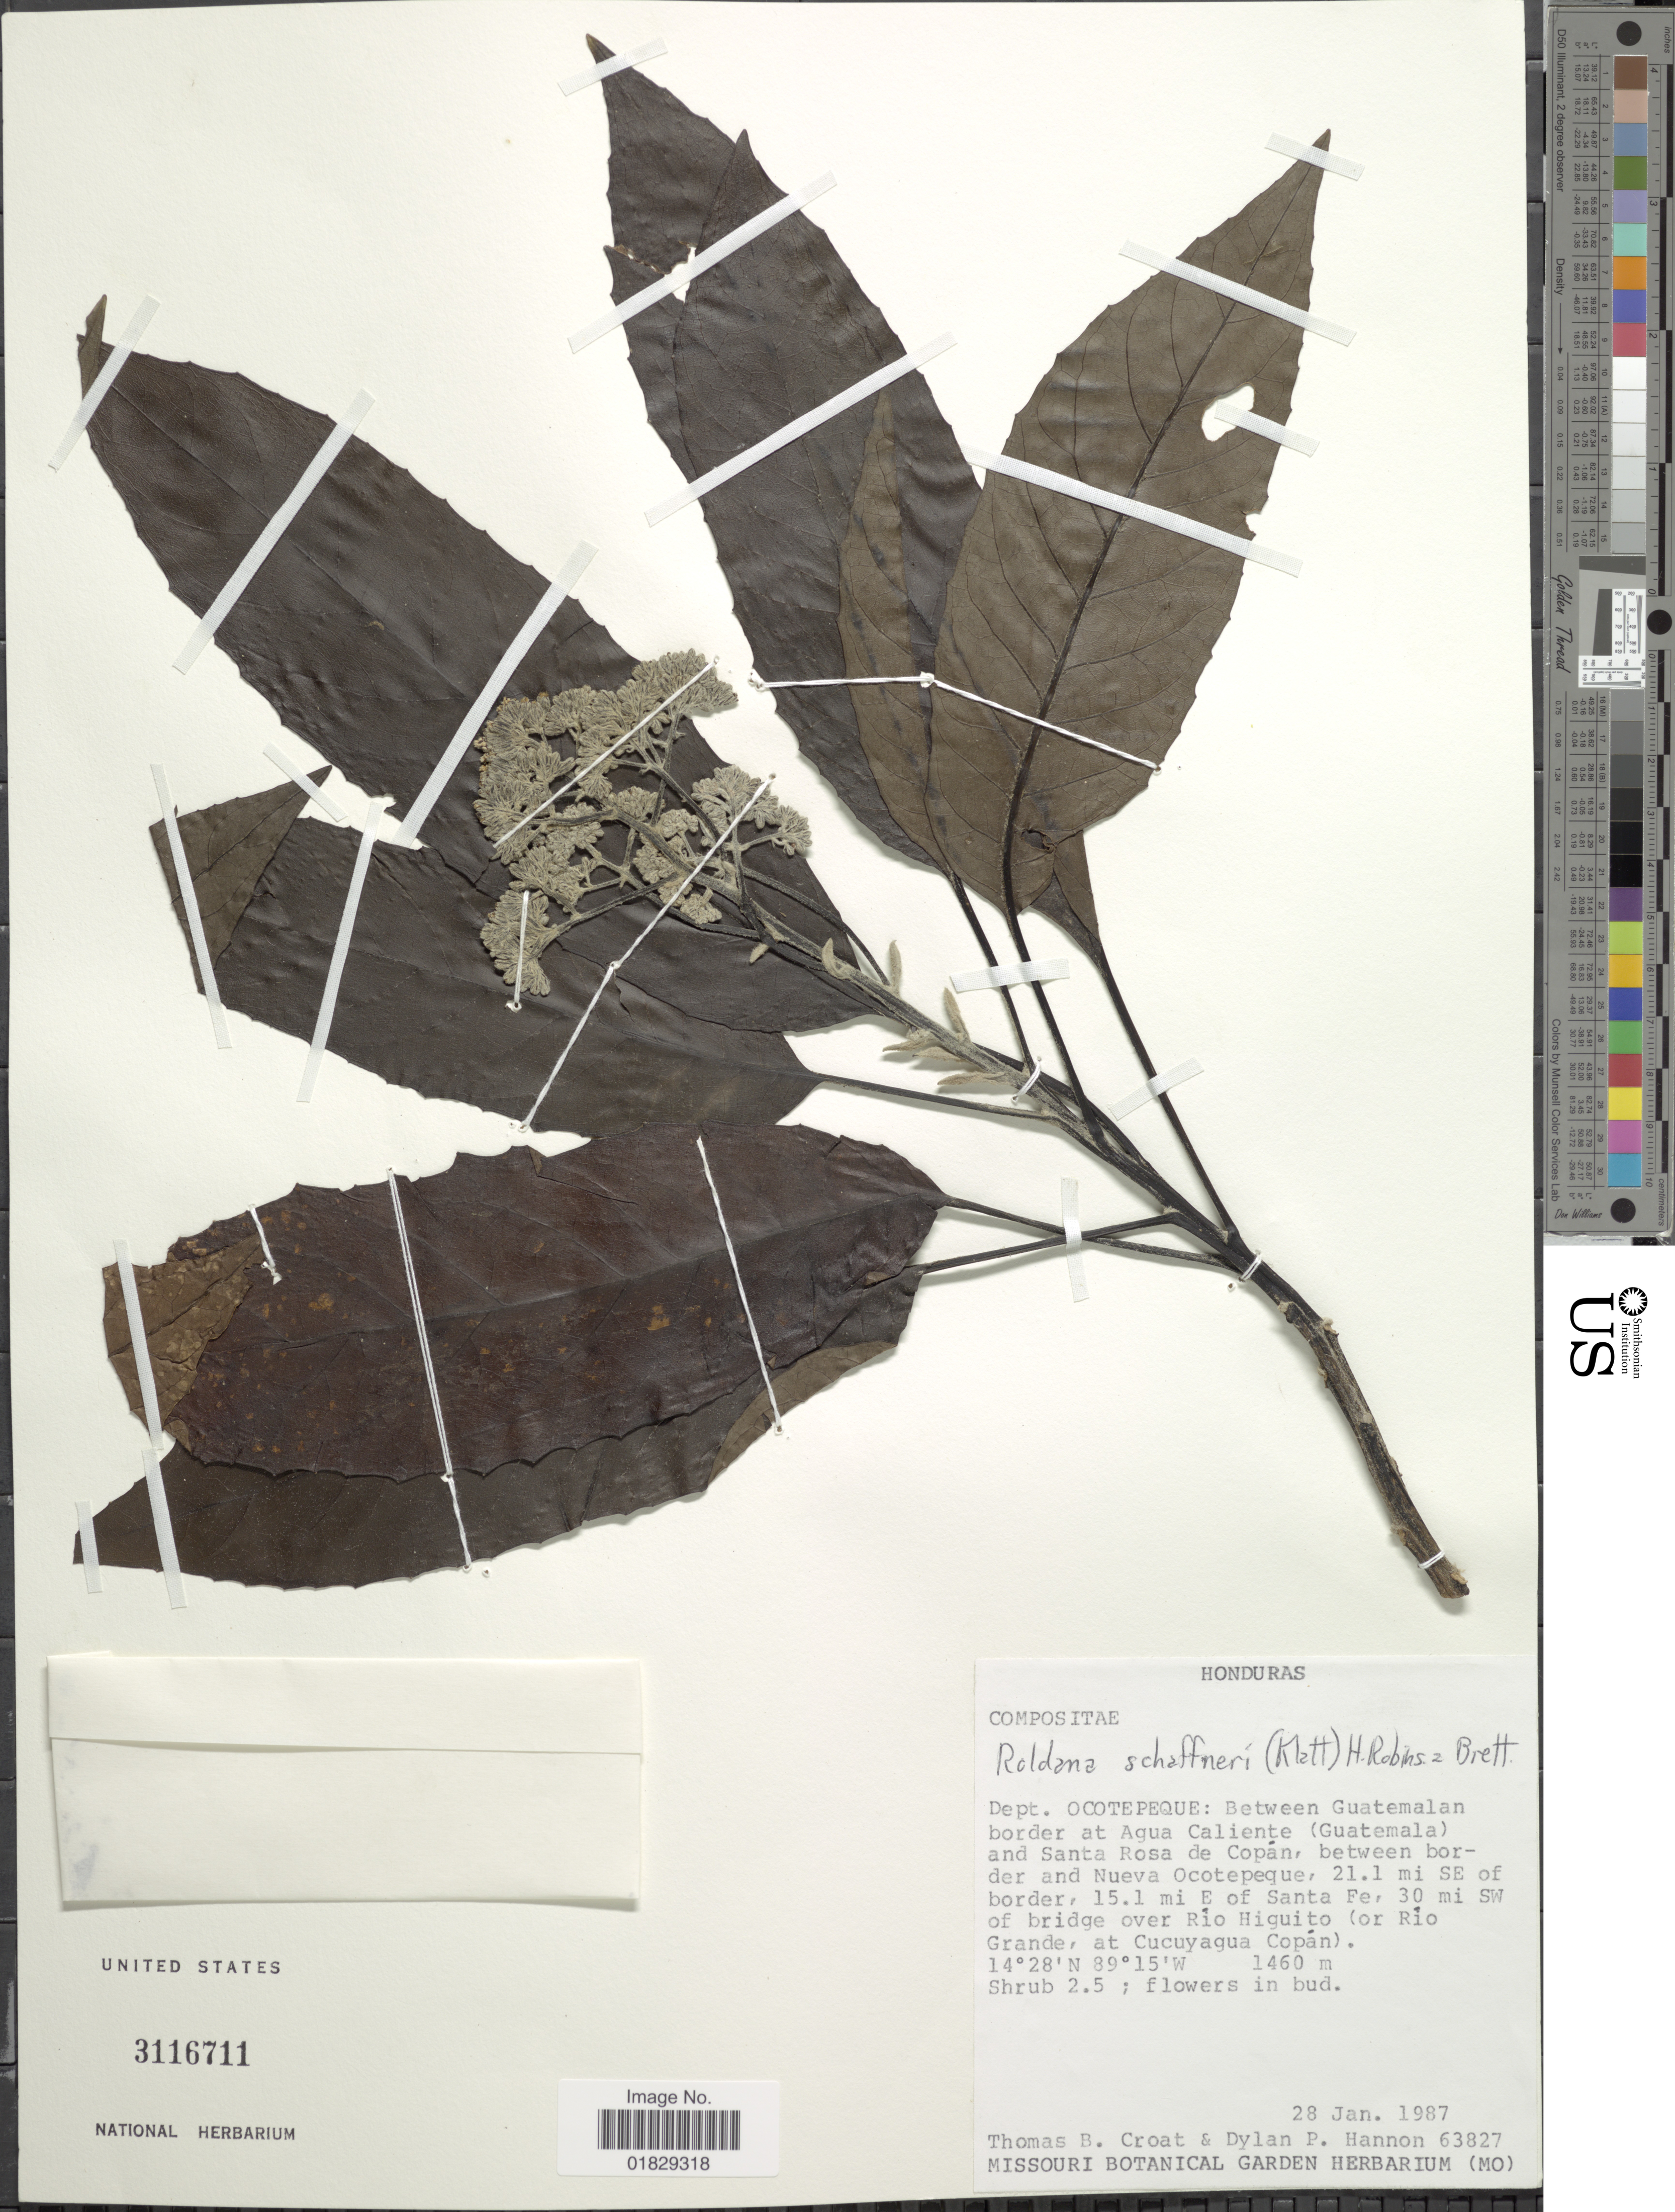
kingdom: Plantae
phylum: Tracheophyta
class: Magnoliopsida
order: Asterales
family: Asteraceae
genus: Roldana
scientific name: Roldana schaffneri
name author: (Sch. Bip. ex Klatt) H. Rob. & Brettell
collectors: T. B. Croat & D. Hannon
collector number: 63827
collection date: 1987-01-28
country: Honduras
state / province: Ocotepeque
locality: Dept. Ocotepeque: Between Guatemalan border at Agua Caliente (Guatemala) and Santa Rosa de Copán, between border and Nueva Ocotepeque, 21.1 mi SE of border, 15.1 mi E of Santa Fe, 30 mi SW of bridge over Río Higuito (or Río Grande, at Cucuyagua Copán)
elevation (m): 1460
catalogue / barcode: US 3116711